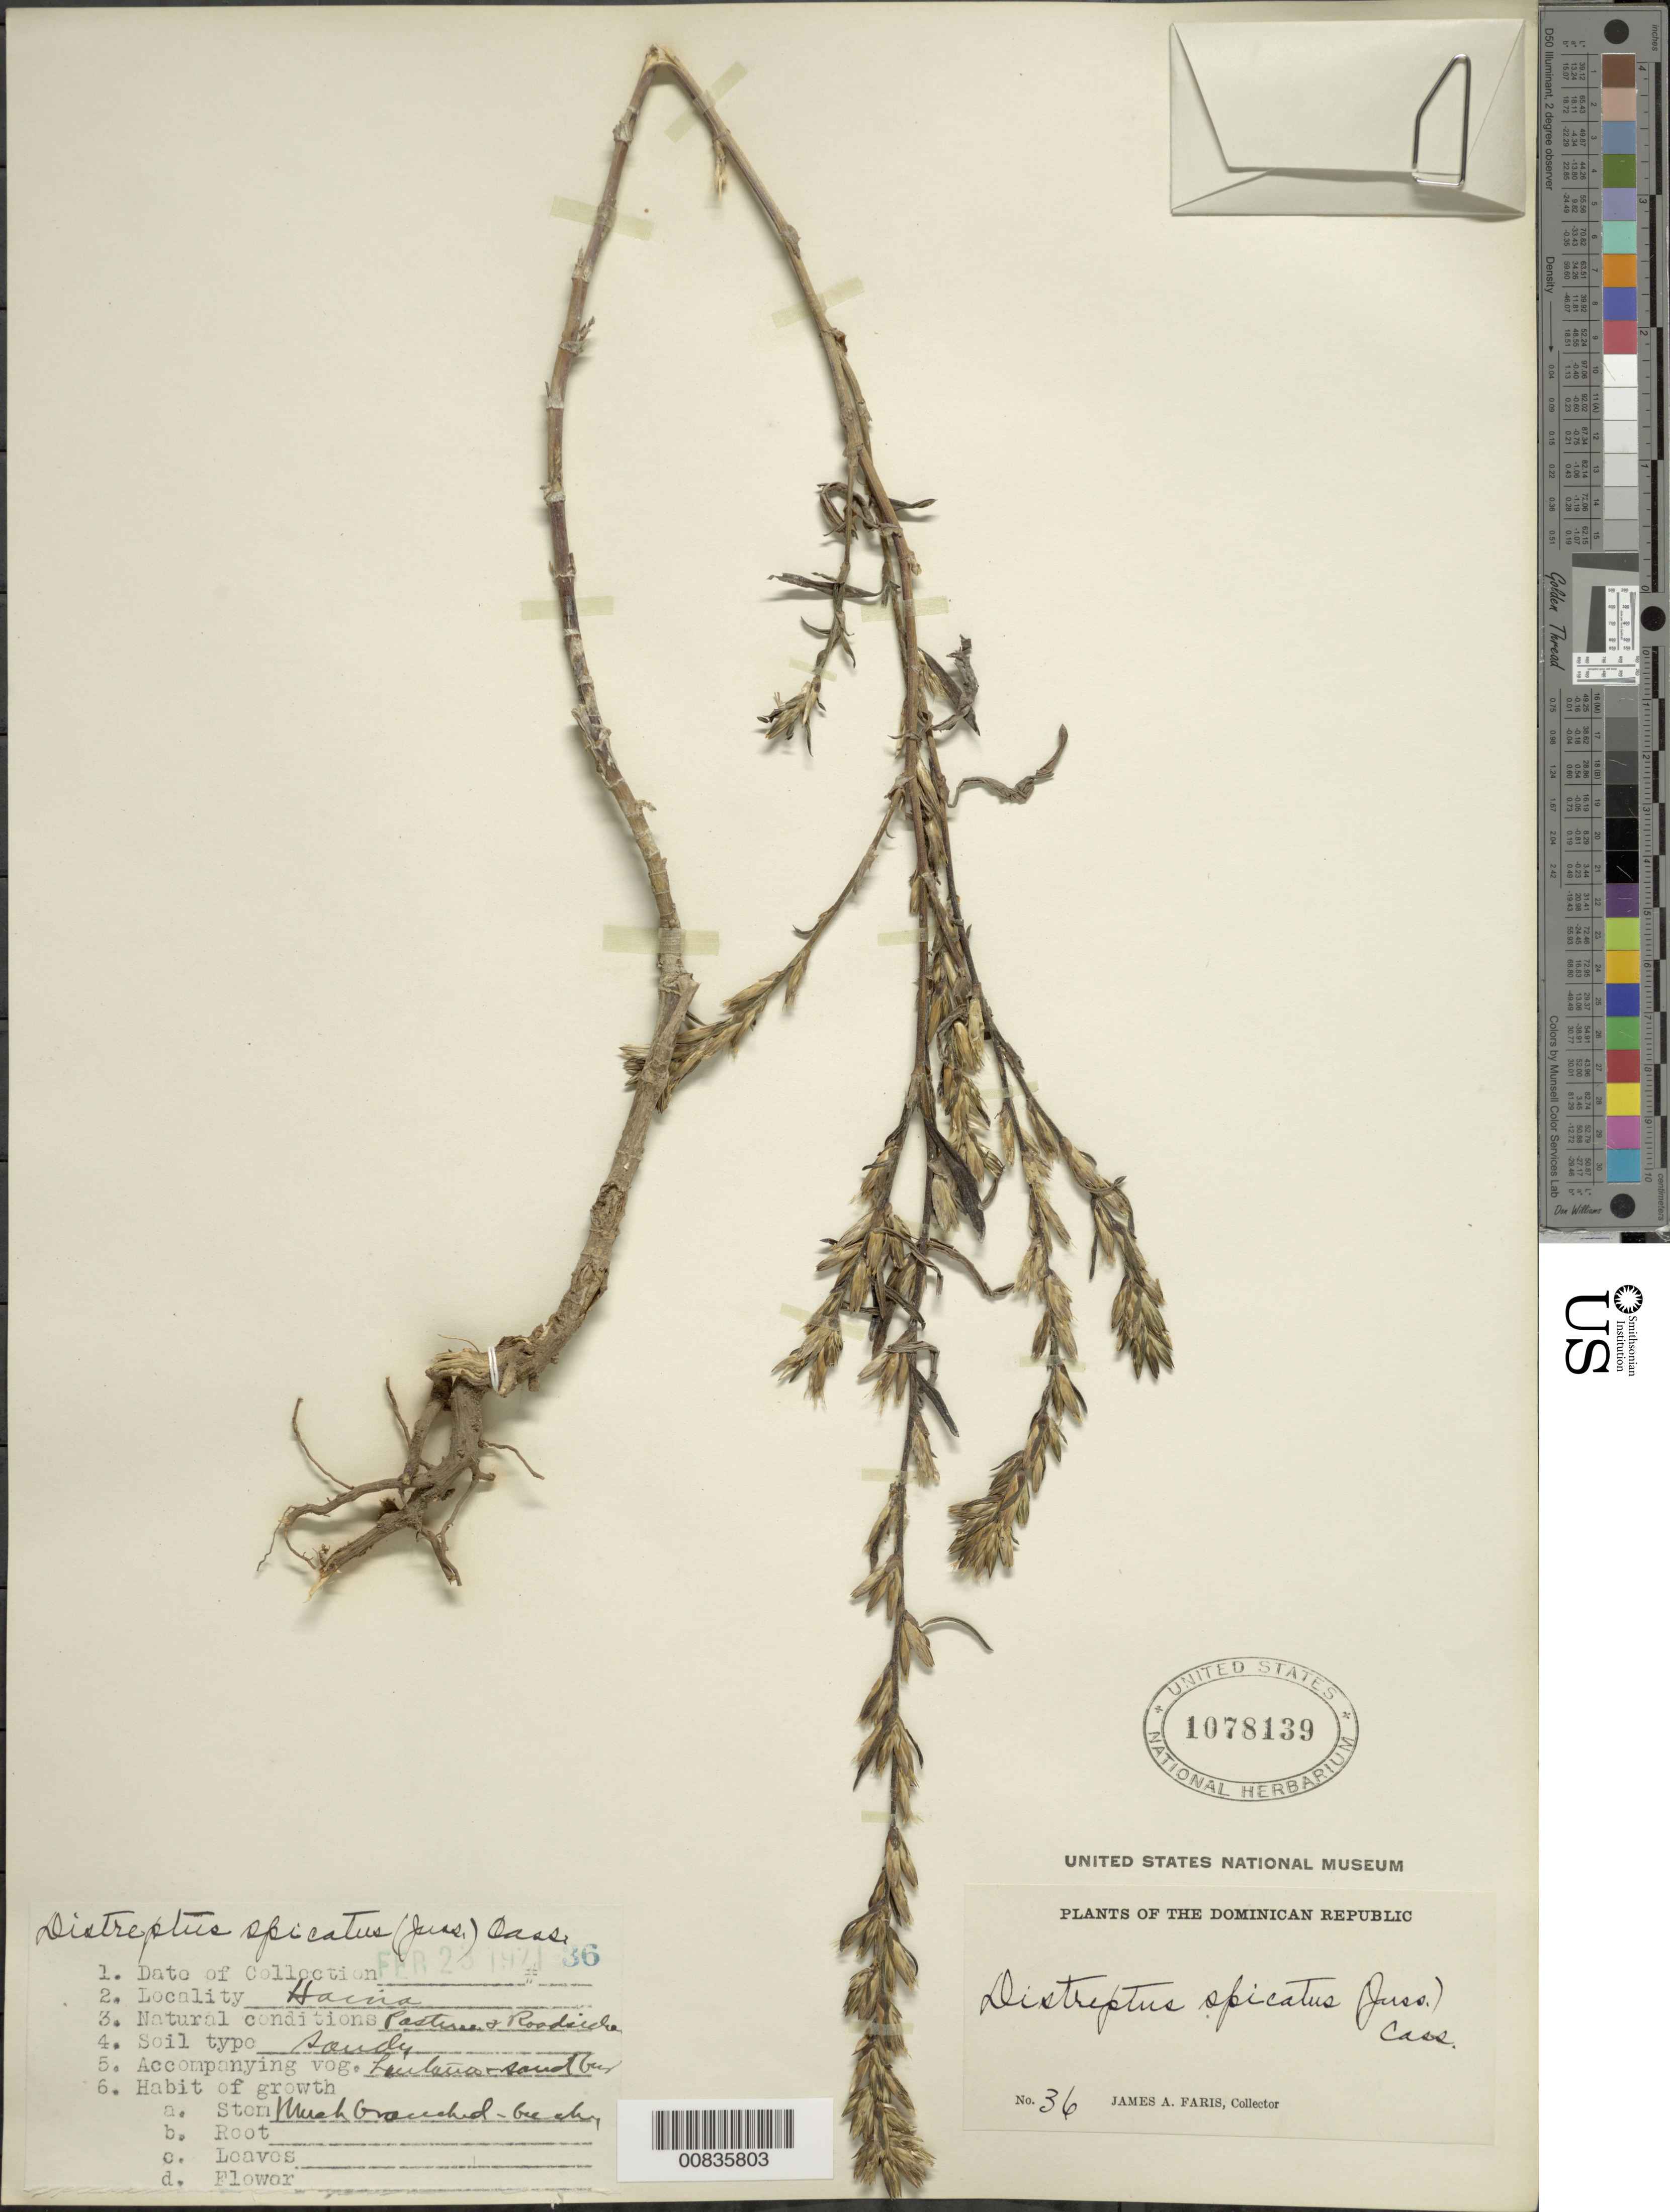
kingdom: Plantae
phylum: Tracheophyta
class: Magnoliopsida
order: Asterales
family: Asteraceae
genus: Pseudelephantopus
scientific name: Pseudelephantopus spicatus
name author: (Juss. ex Aubl.) C.F. Baker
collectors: J. Faris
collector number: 39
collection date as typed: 23 Feb 1921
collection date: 1921-02-23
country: Dominican Republic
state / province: San Cristóbal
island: Hispaniola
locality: Haina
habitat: Pasture and roadside, sandy soil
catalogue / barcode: US 1078139